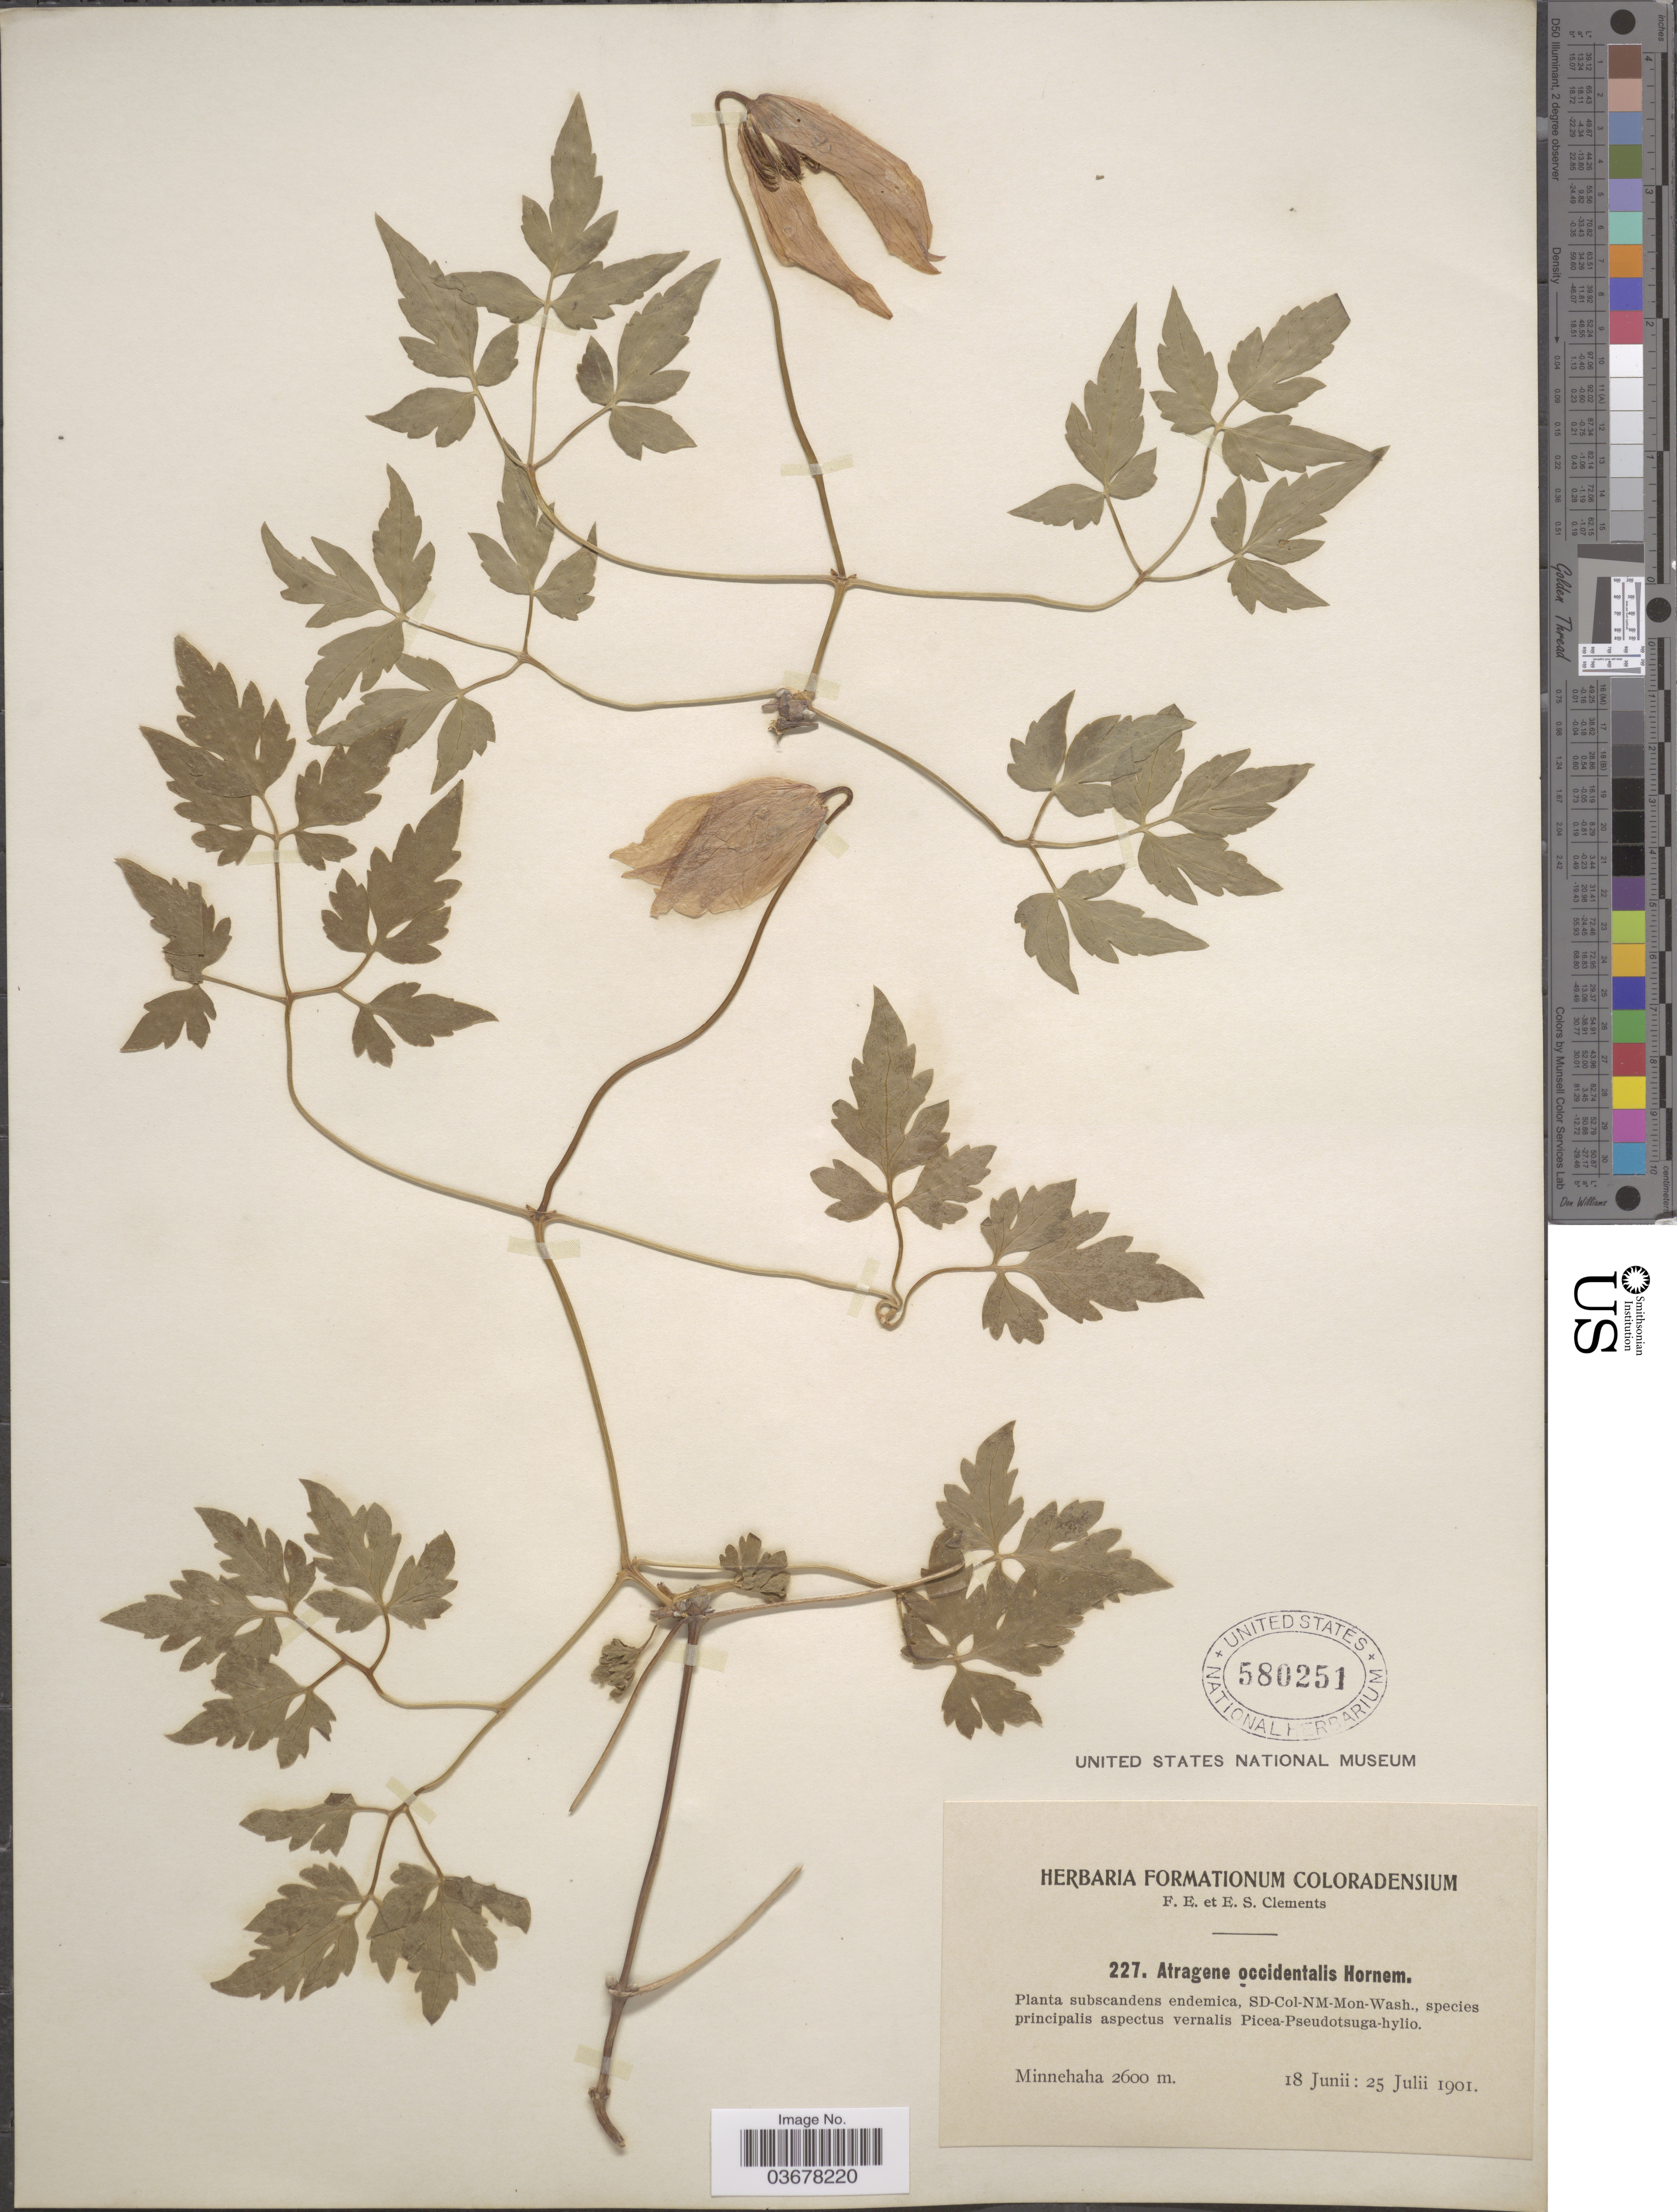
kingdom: Plantae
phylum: Tracheophyta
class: Magnoliopsida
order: Ranunculales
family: Ranunculaceae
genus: Clematis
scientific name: Clematis columbiana var. columbiana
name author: (Nutt.) Torr. & A. Gray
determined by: Strong, M. T., (US), Smithsonian Institution - National Museum of Natural History (UNITED STATES)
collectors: F. E. Clements & E. S. Clements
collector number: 227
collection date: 1901-06-18/1901-07-25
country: United States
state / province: Colorado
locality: Minnehaha.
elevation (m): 2600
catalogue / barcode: US 580251